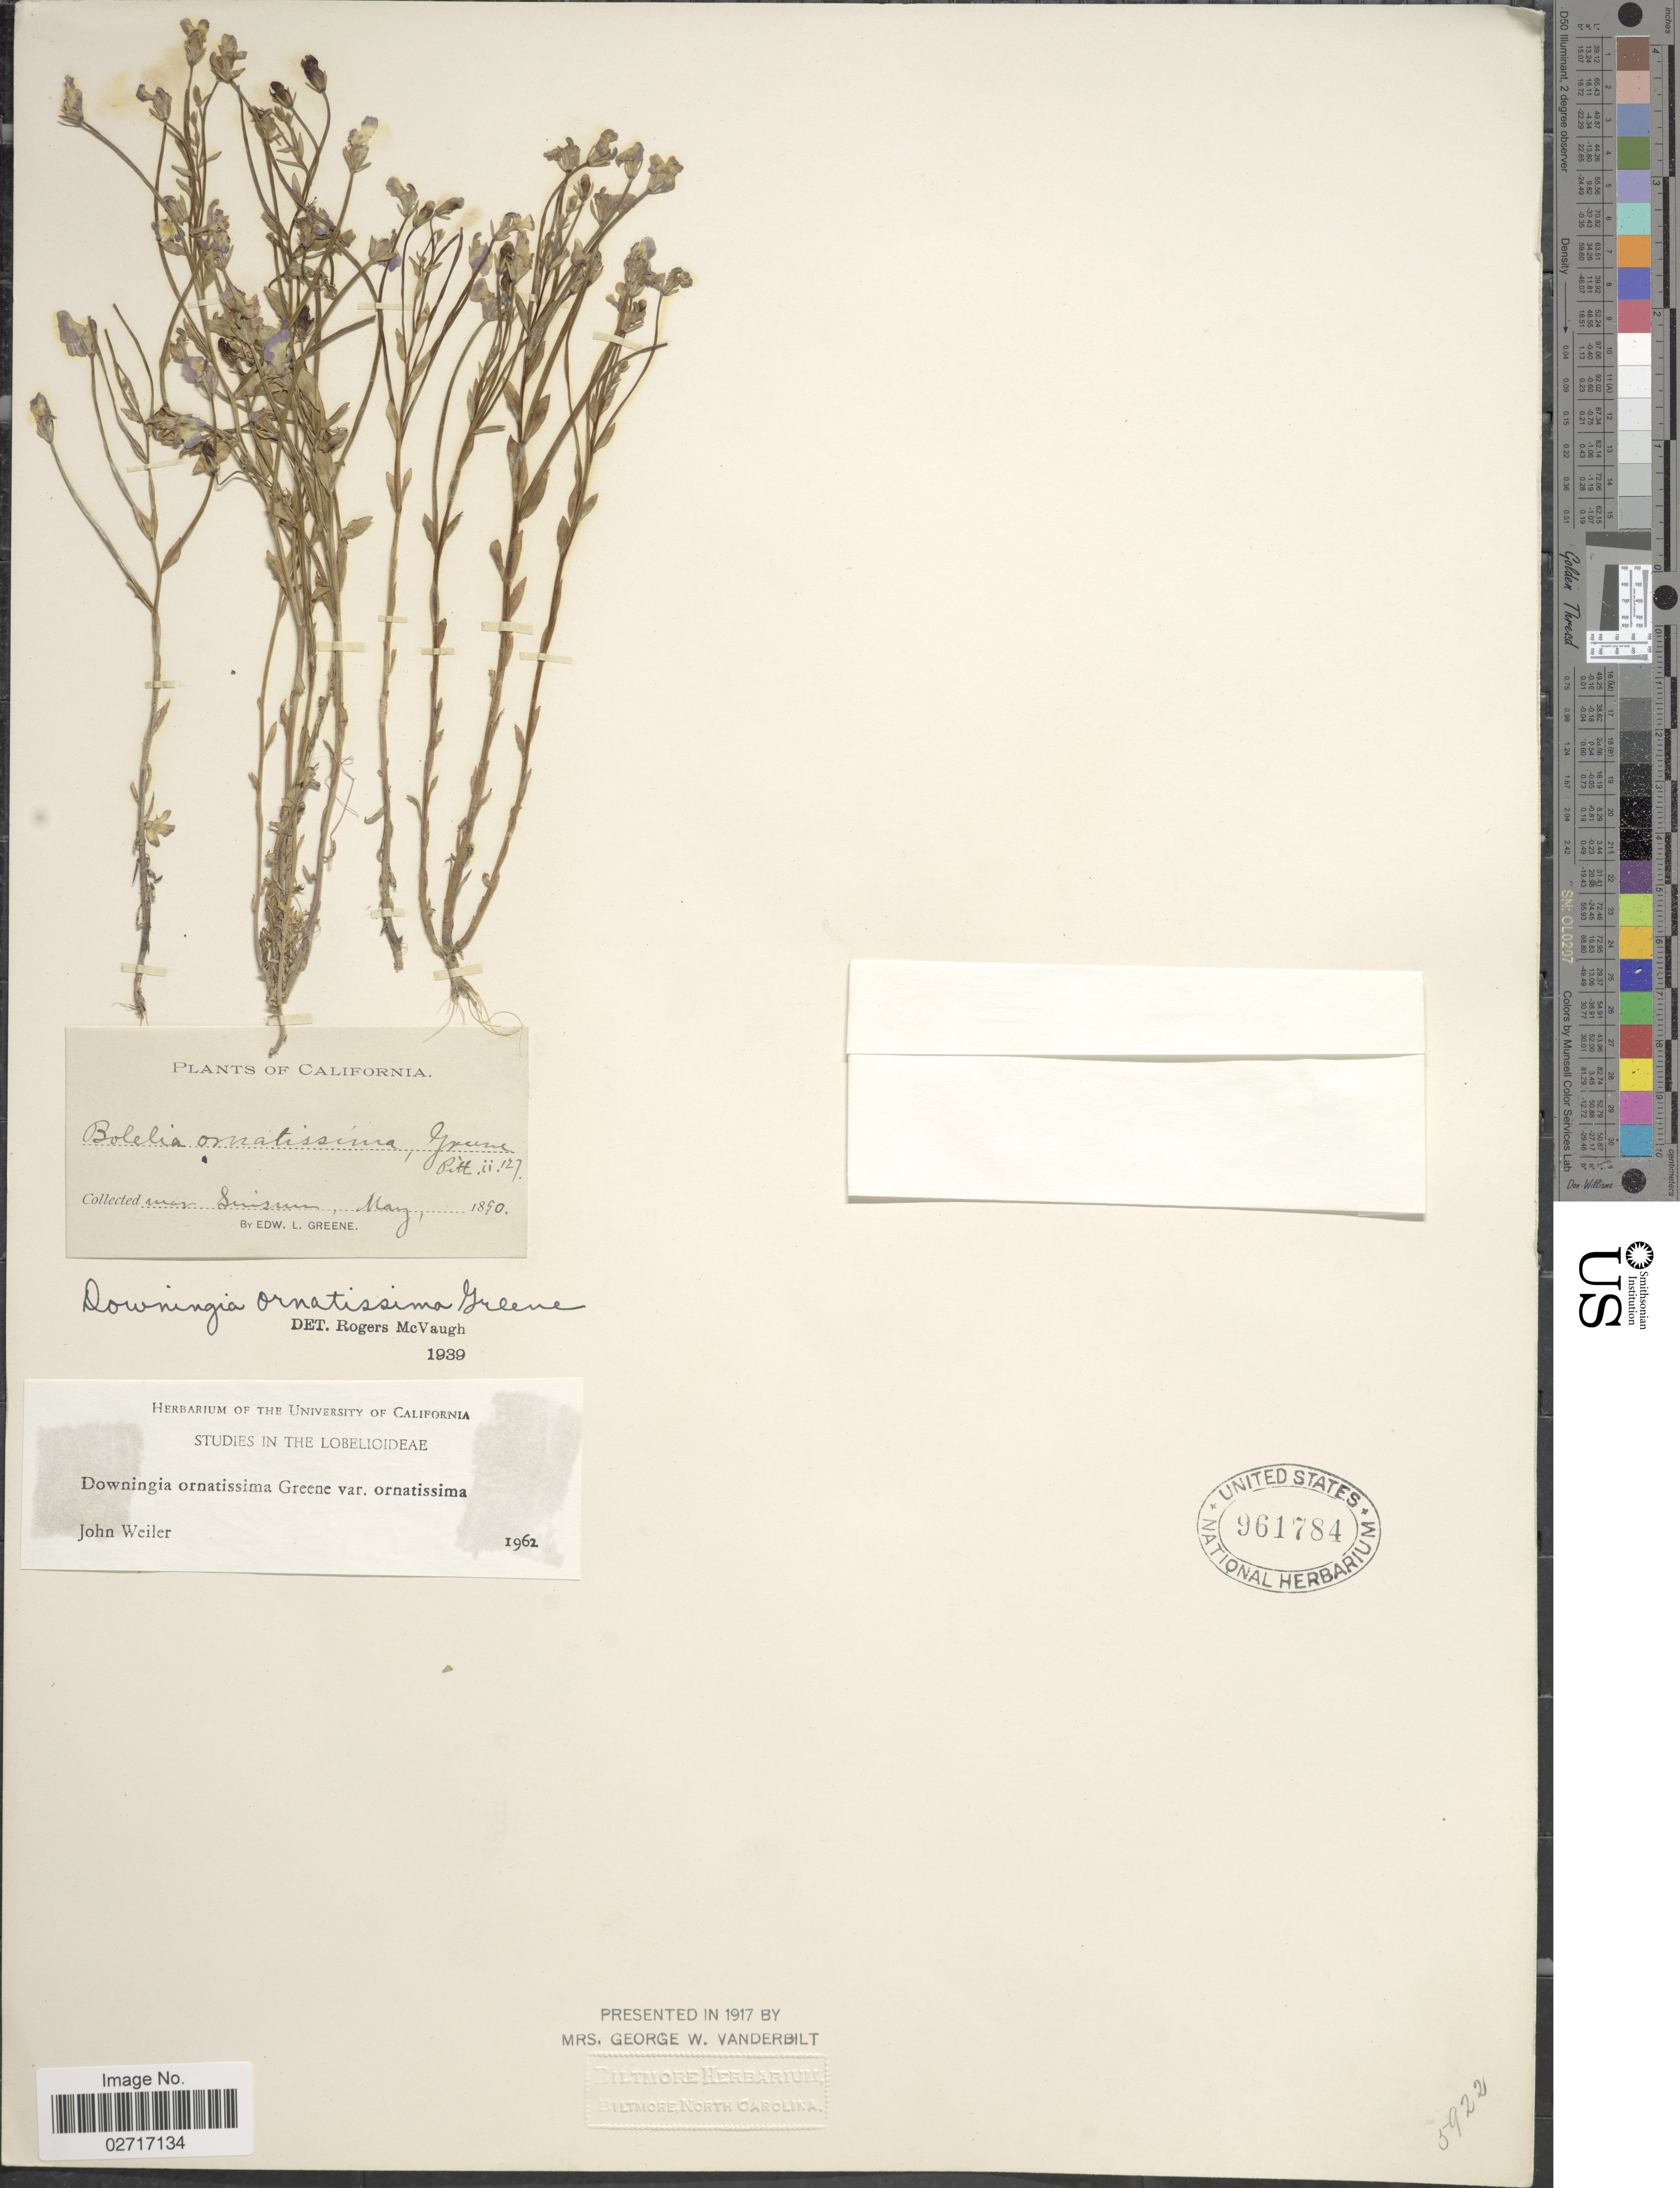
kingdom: Plantae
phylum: Tracheophyta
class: Magnoliopsida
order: Asterales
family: Campanulaceae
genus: Downingia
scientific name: Downingia ornatissima var. ornatissima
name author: Greene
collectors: E. L. Greene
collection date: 1890-05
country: United States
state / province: California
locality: Near Suisun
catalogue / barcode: US 961784